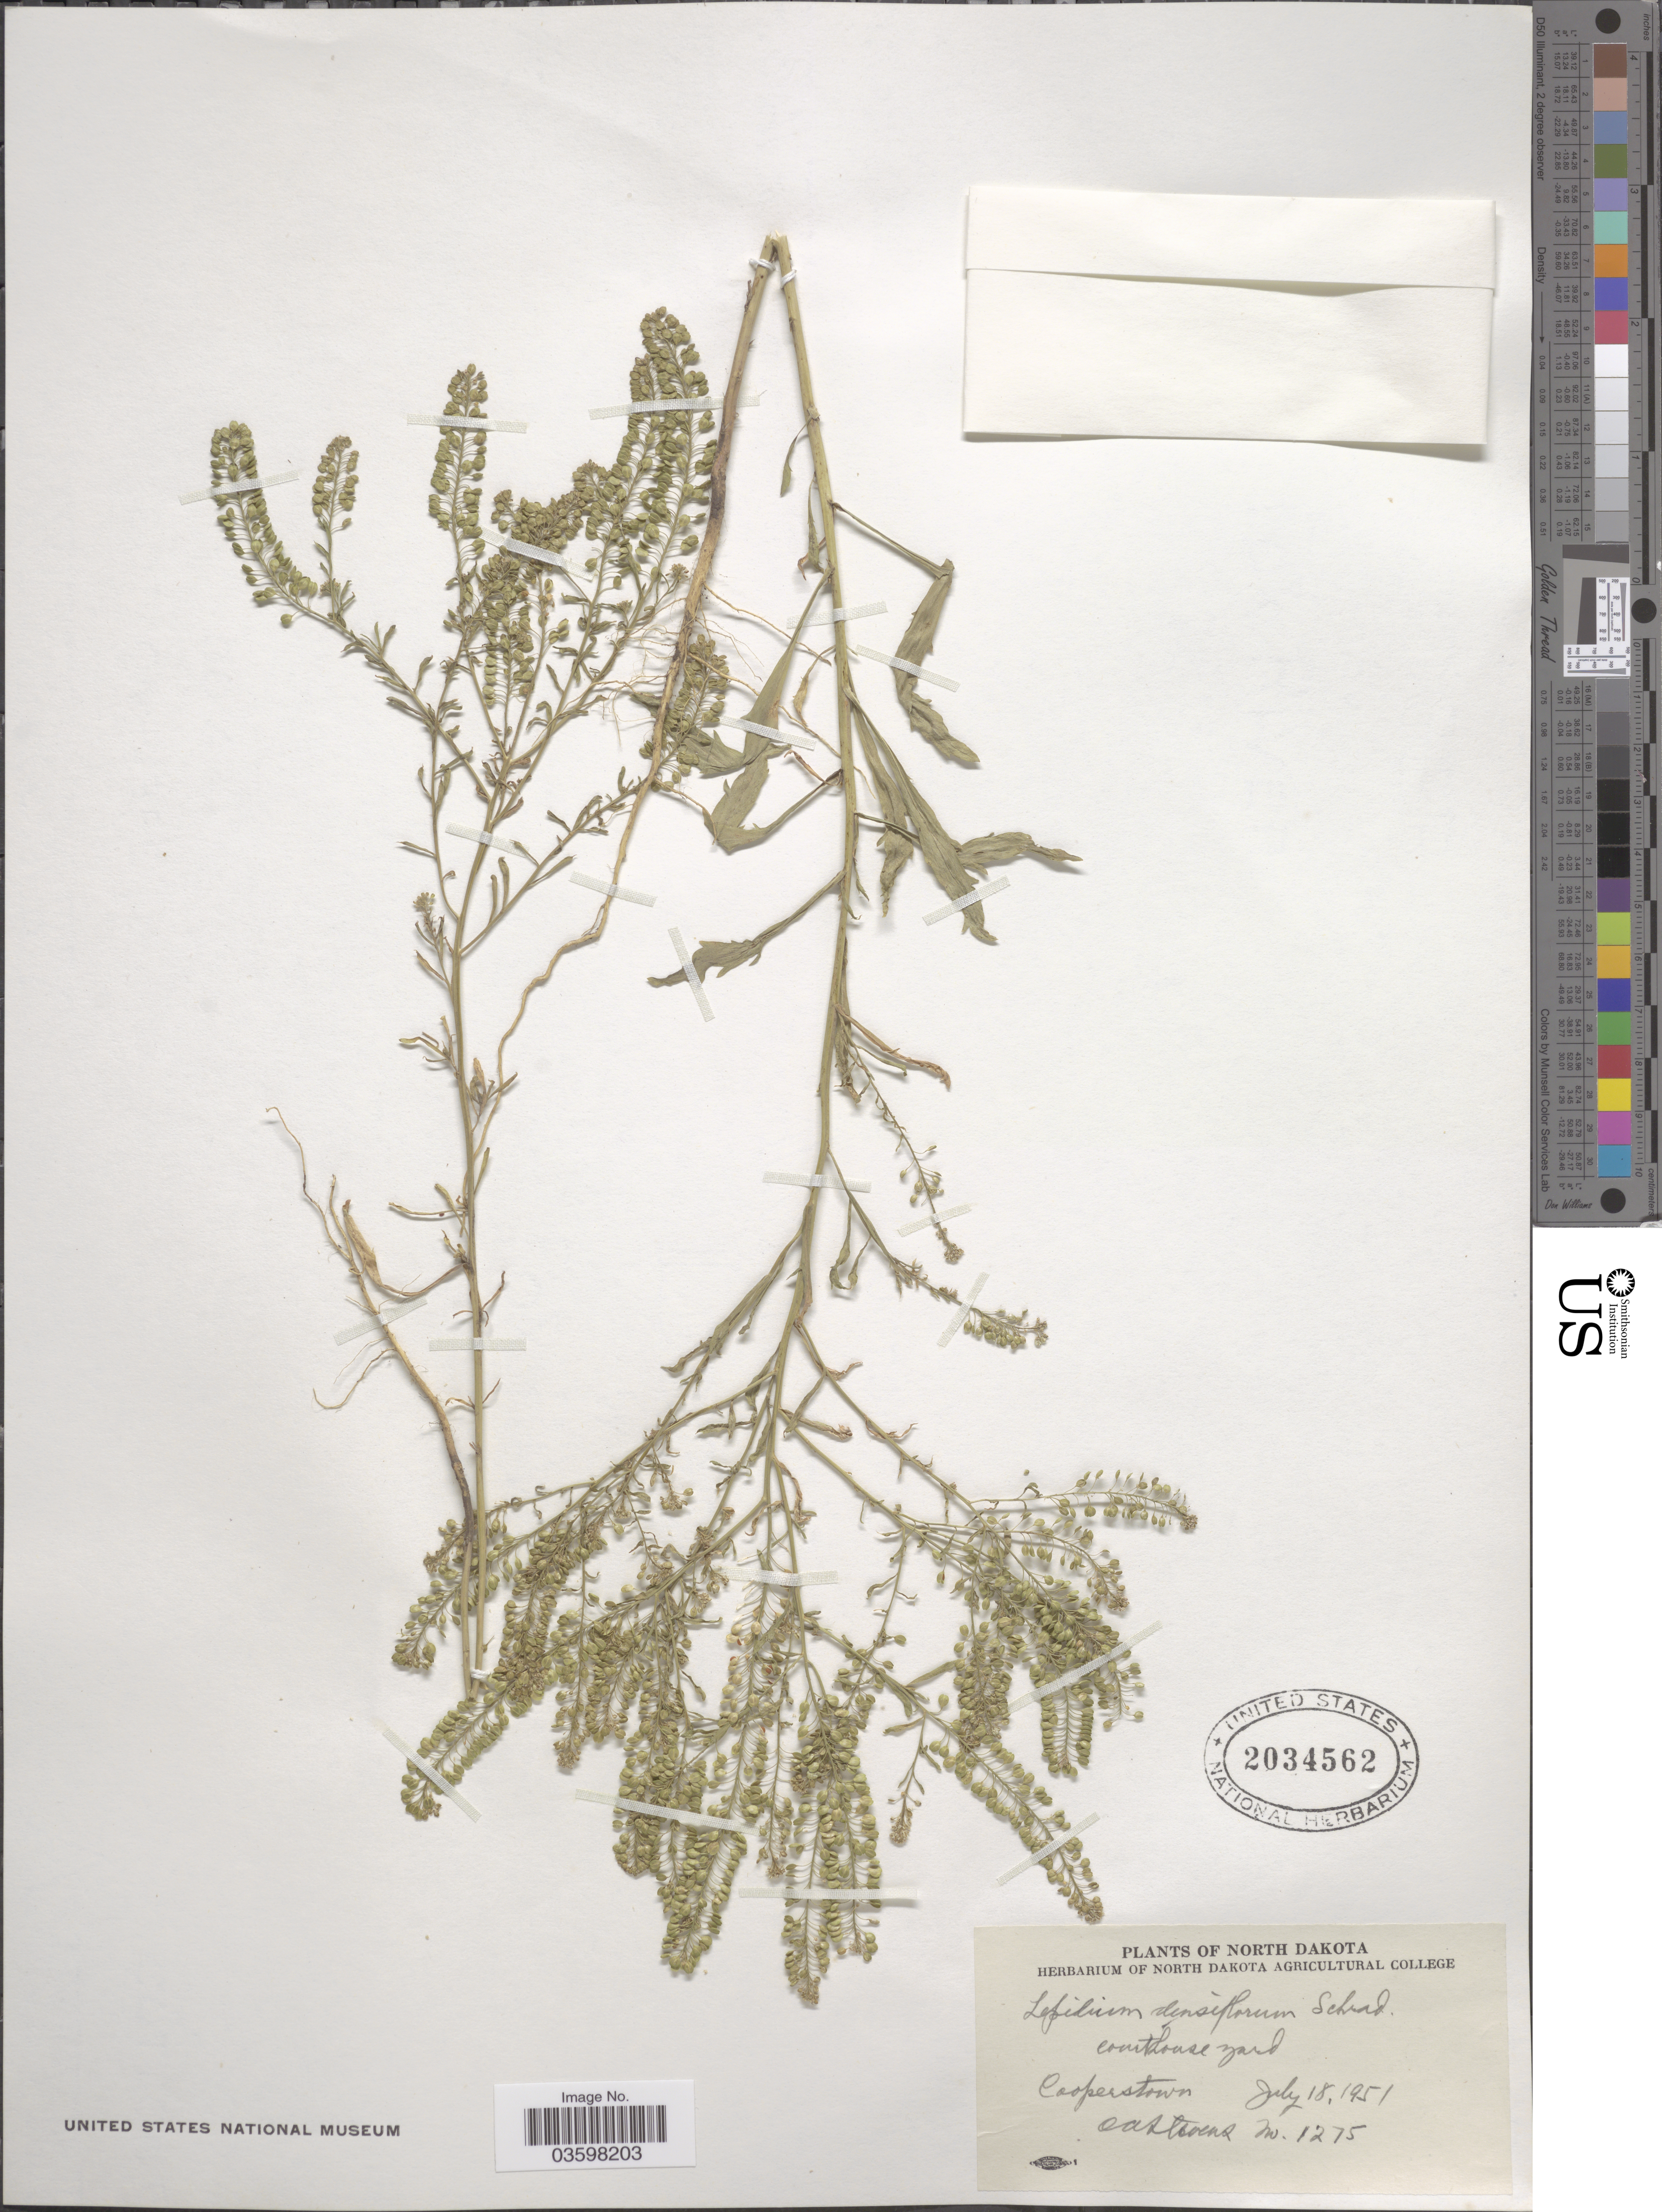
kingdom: Plantae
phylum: Tracheophyta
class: Magnoliopsida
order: Brassicales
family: Brassicaceae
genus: Lepidium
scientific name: Lepidium densiflorum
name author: Schrad.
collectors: O. A. Stevens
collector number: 1275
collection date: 1951-07-18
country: United States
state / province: North Dakota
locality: Courthouse yard. Cooperstown.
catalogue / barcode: US 2034562